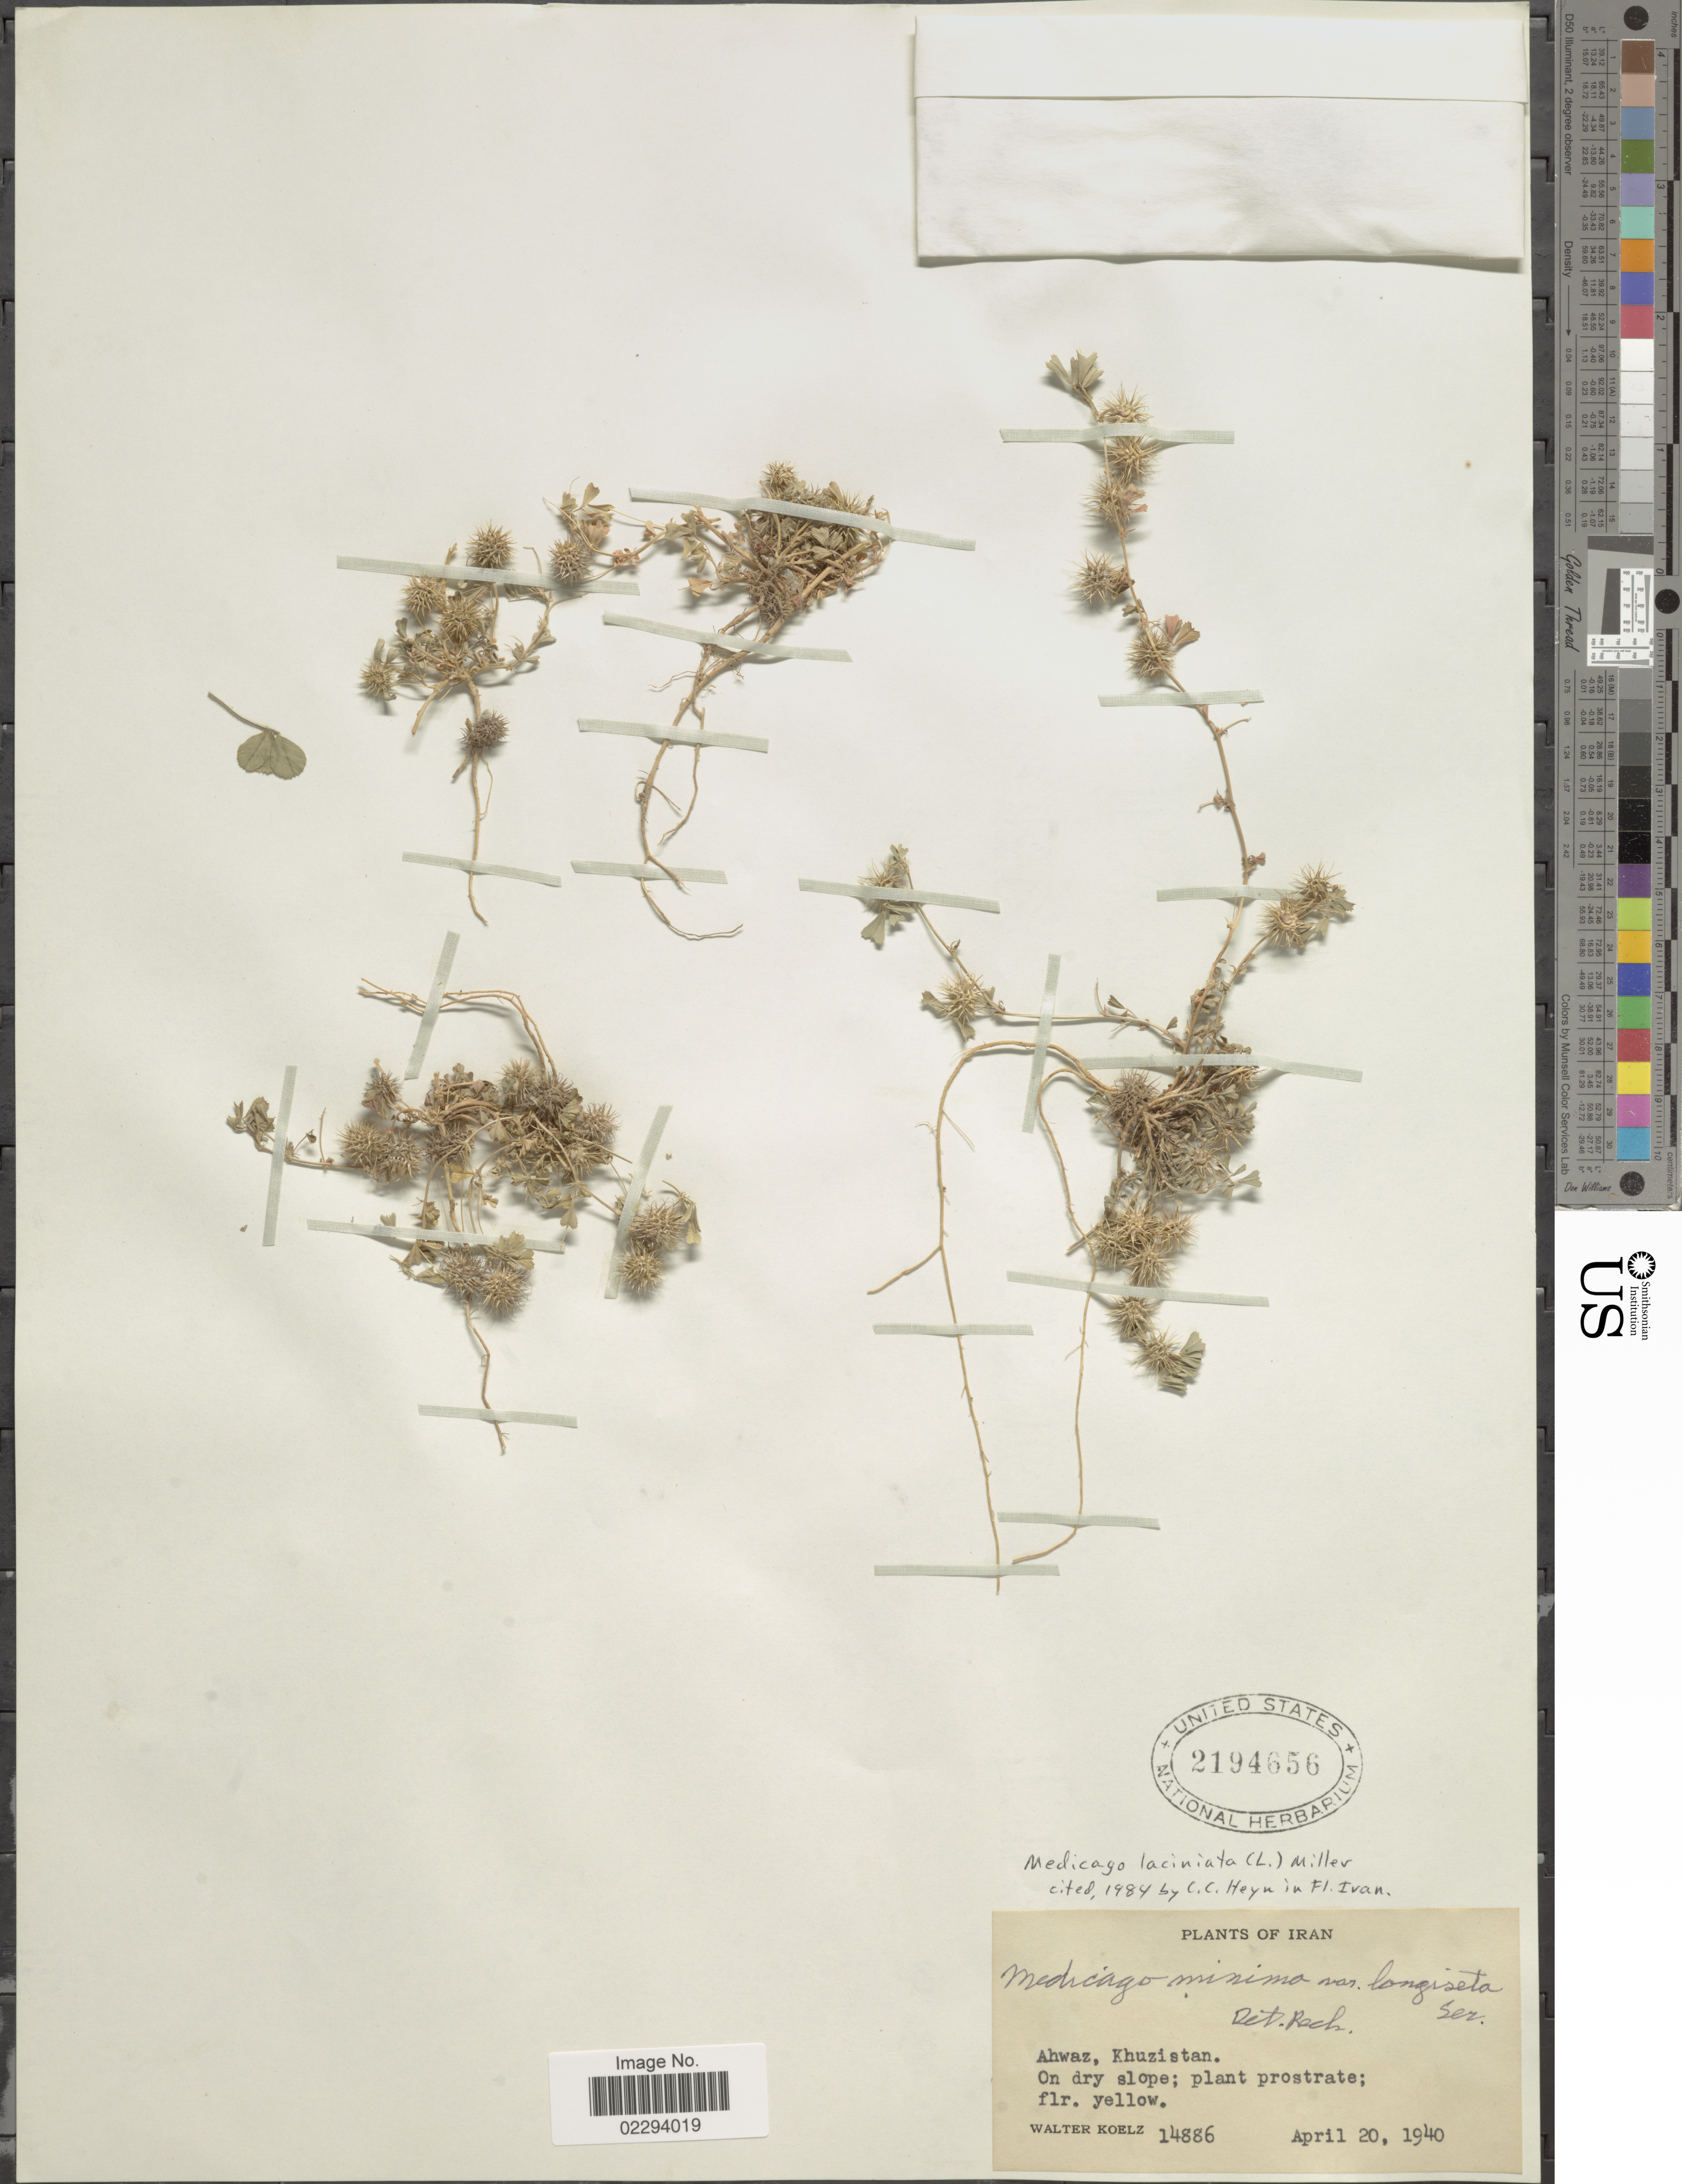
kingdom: Plantae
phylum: Tracheophyta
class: Magnoliopsida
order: Fabales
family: Fabaceae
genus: Medicago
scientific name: Medicago laciniata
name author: (L.) Mill.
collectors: W. N. Koelz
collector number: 14886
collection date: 1940-04-20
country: Iran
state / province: Khuzestan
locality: Ahwaz, Khuzistan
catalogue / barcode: US 2194656